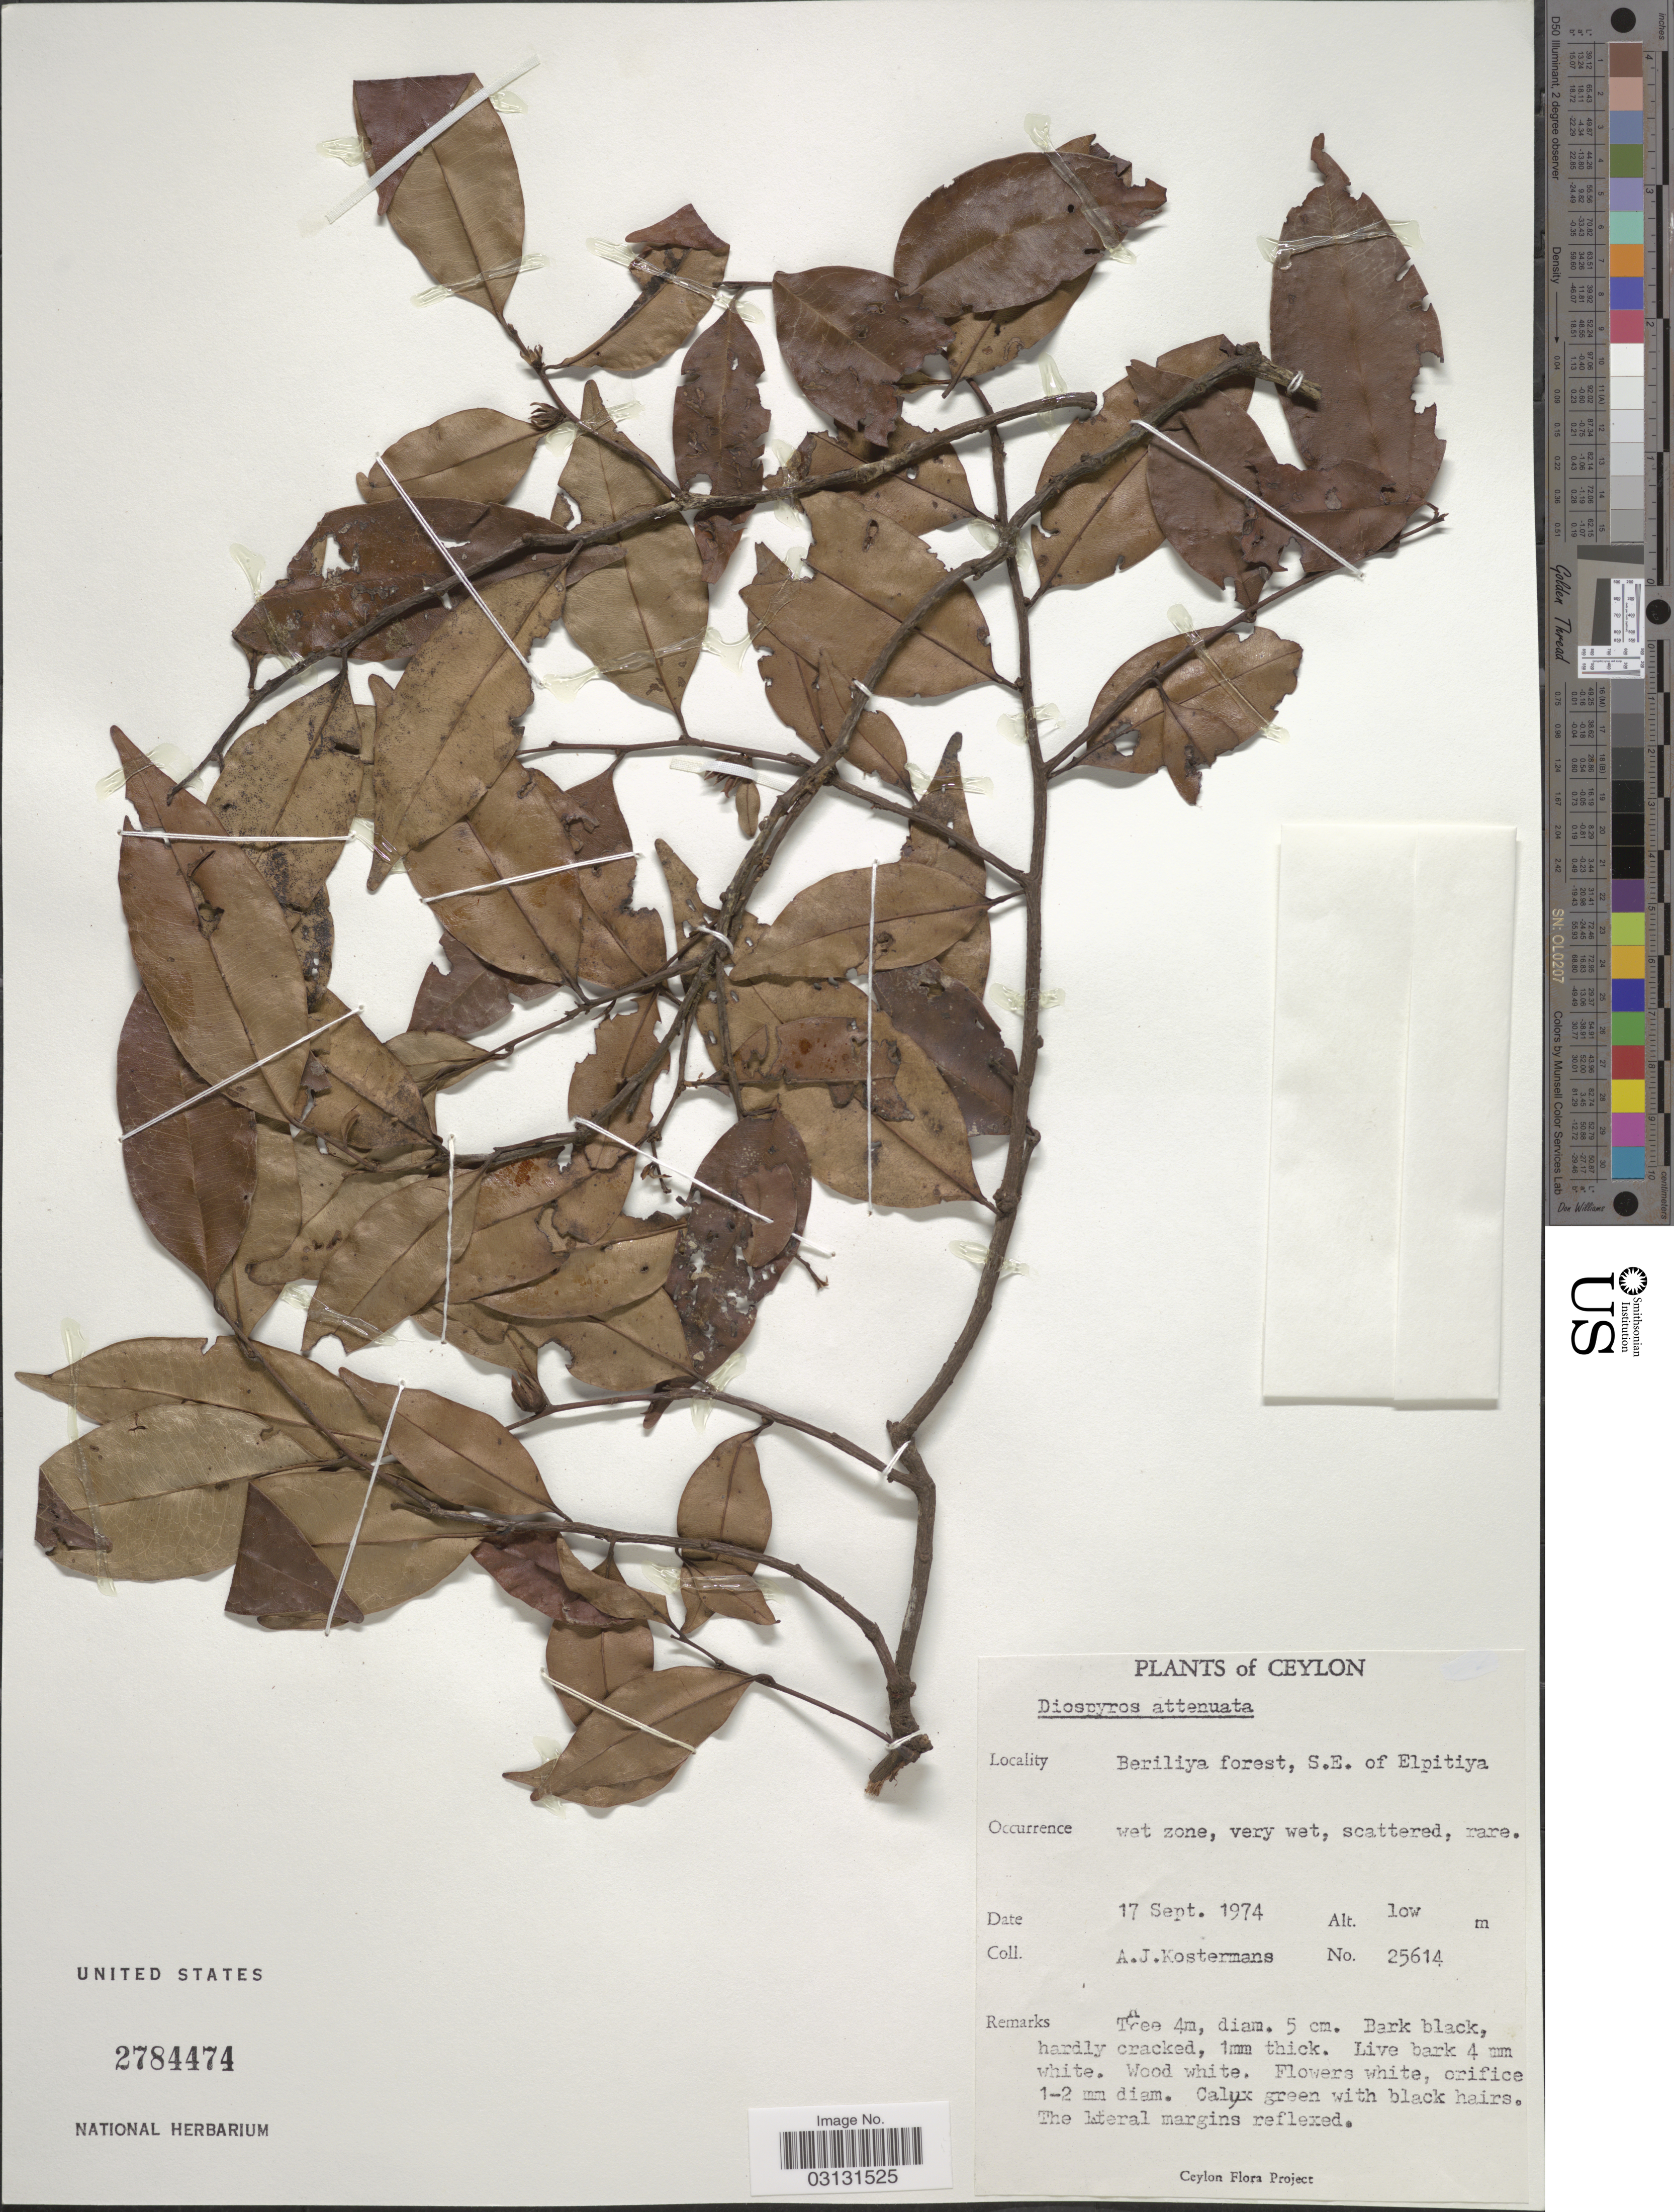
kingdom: Plantae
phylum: Tracheophyta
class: Magnoliopsida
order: Ericales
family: Ebenaceae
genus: Diospyros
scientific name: Diospyros attenuata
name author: Thwaites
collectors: A. J. G. Kostermans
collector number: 25614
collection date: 1974-09-17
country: Sri Lanka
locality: Ceylon. Beriliya forest, S.E. of Elpitiya, wet zone.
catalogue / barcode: US 2784474